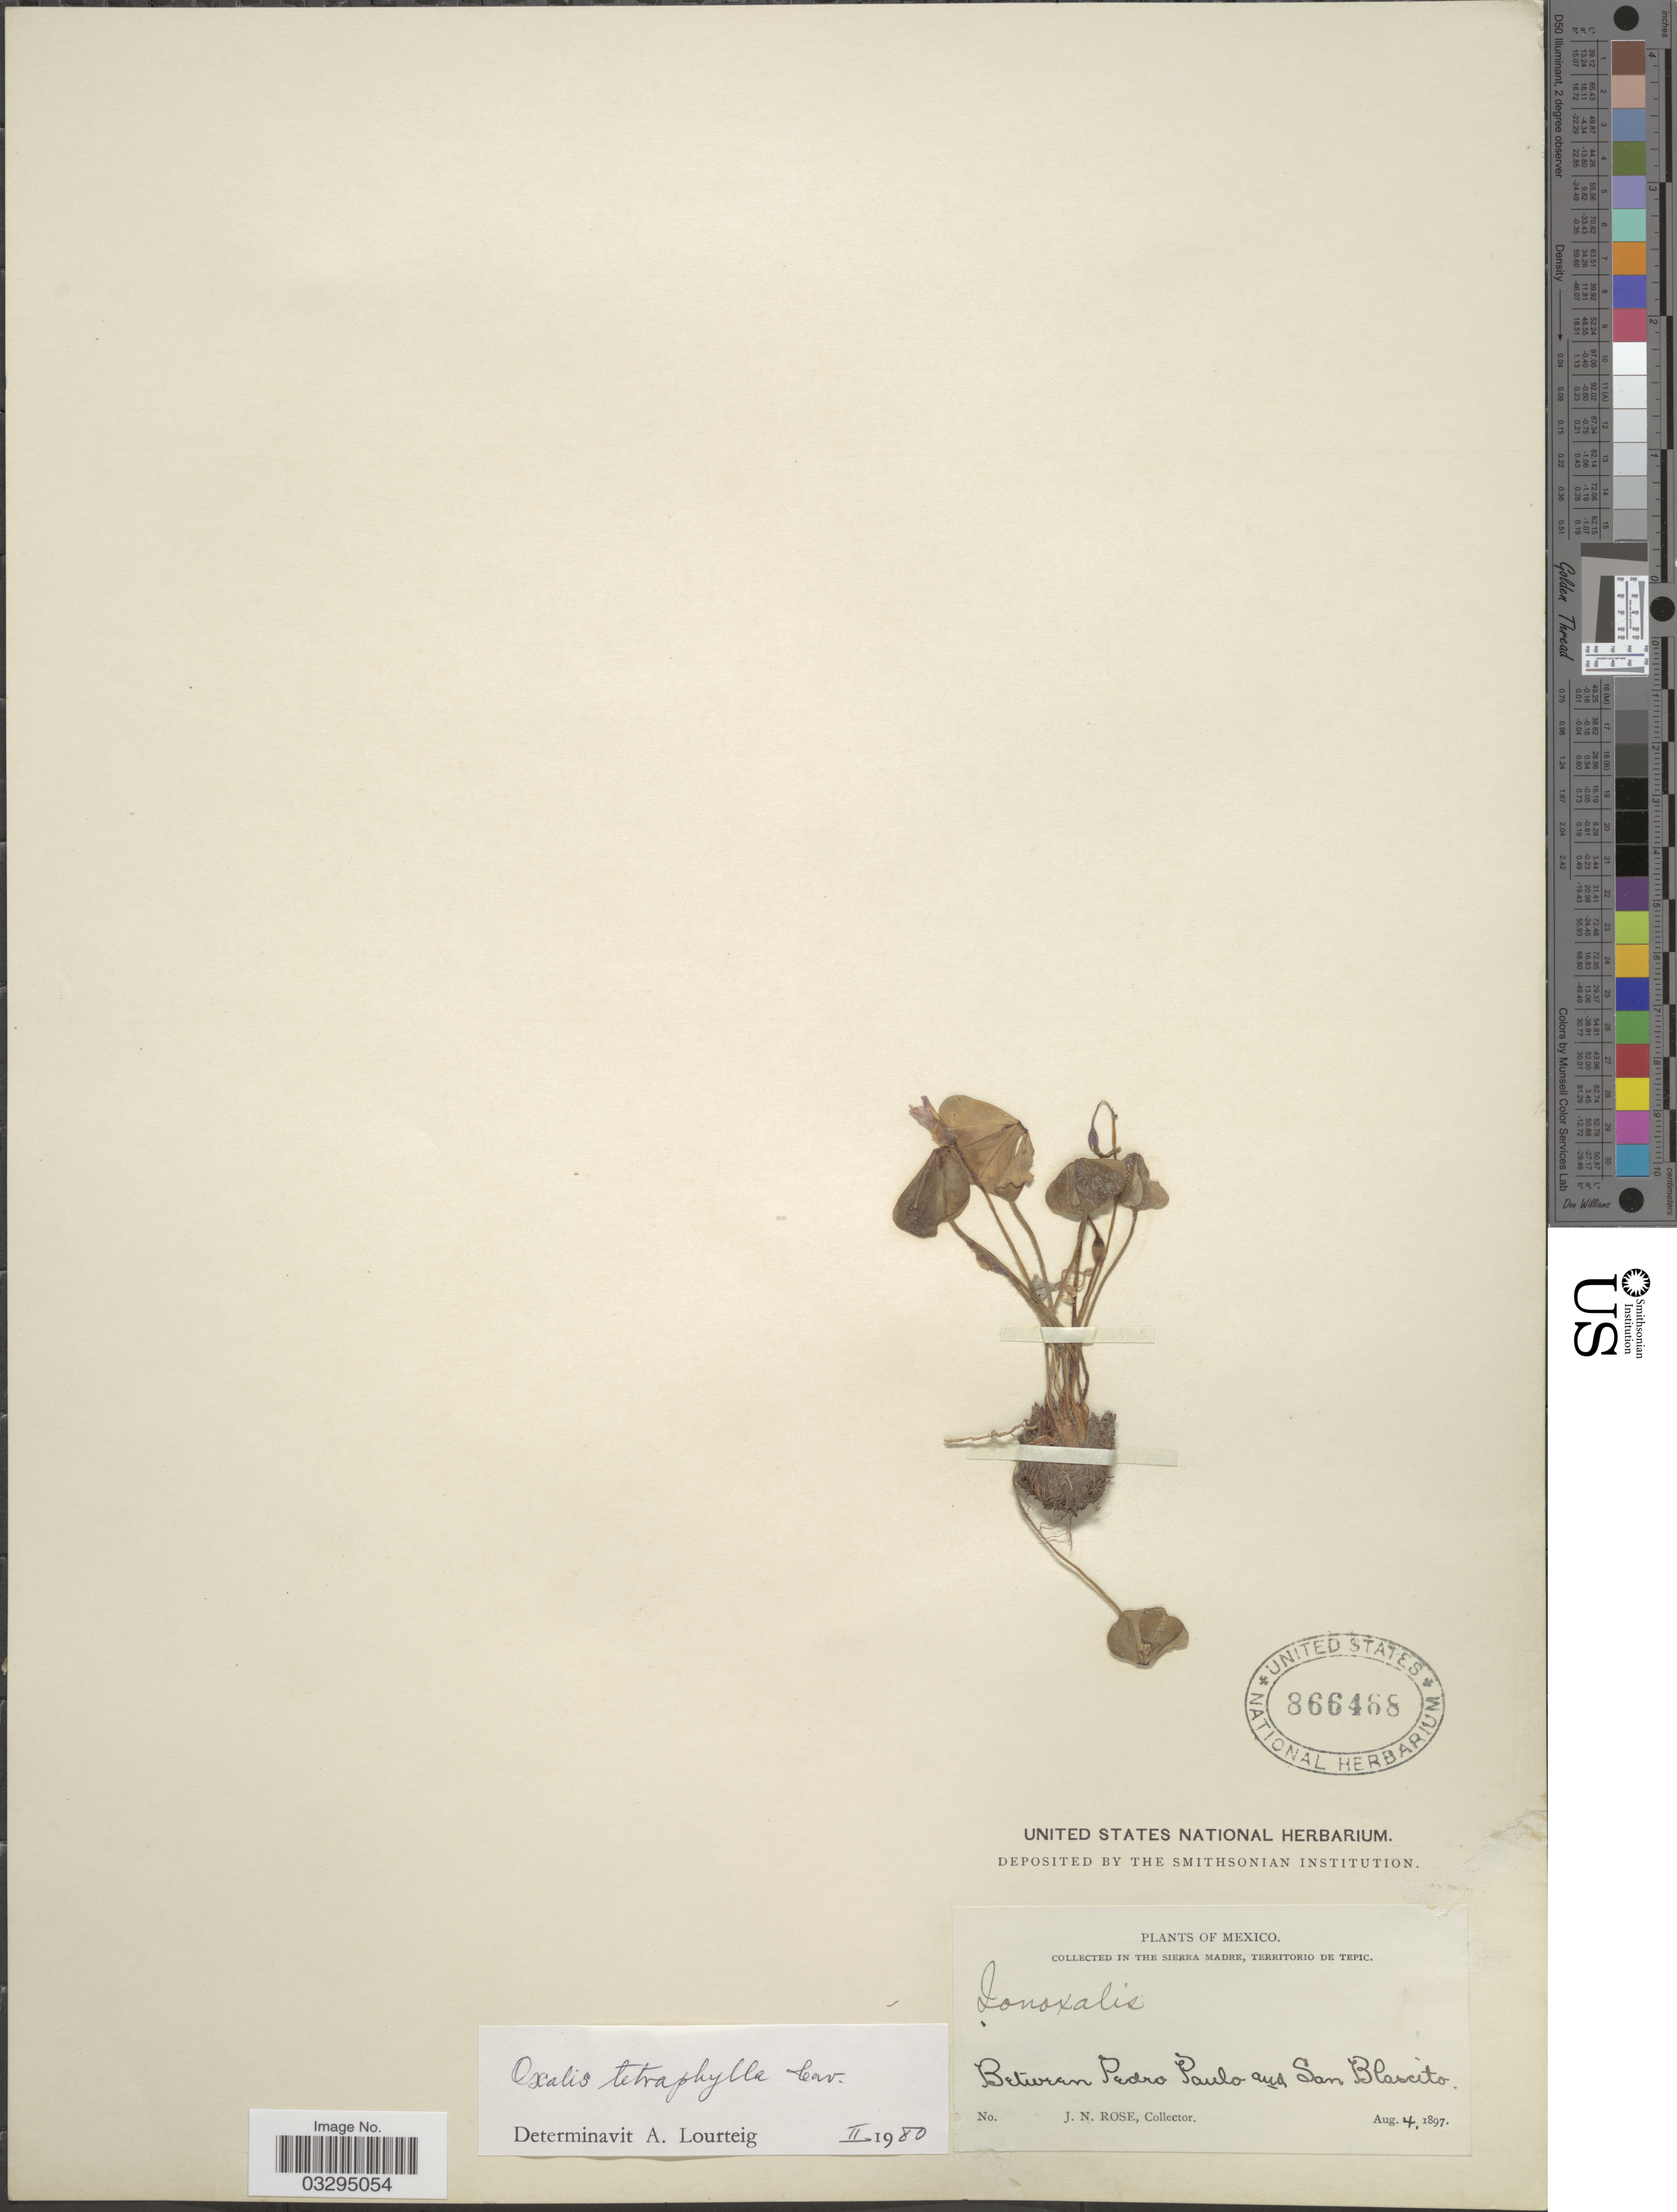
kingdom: Plantae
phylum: Tracheophyta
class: Magnoliopsida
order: Oxalidales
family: Oxalidaceae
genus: Oxalis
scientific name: Oxalis tetraphylla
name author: Cav.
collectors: J. N. Rose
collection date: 1897-08-04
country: Mexico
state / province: Nayarit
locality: Collected in the Sierra Madre, Territorio de Tepic. Between Pedro Paulo and San Blascito.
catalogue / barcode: US 866468